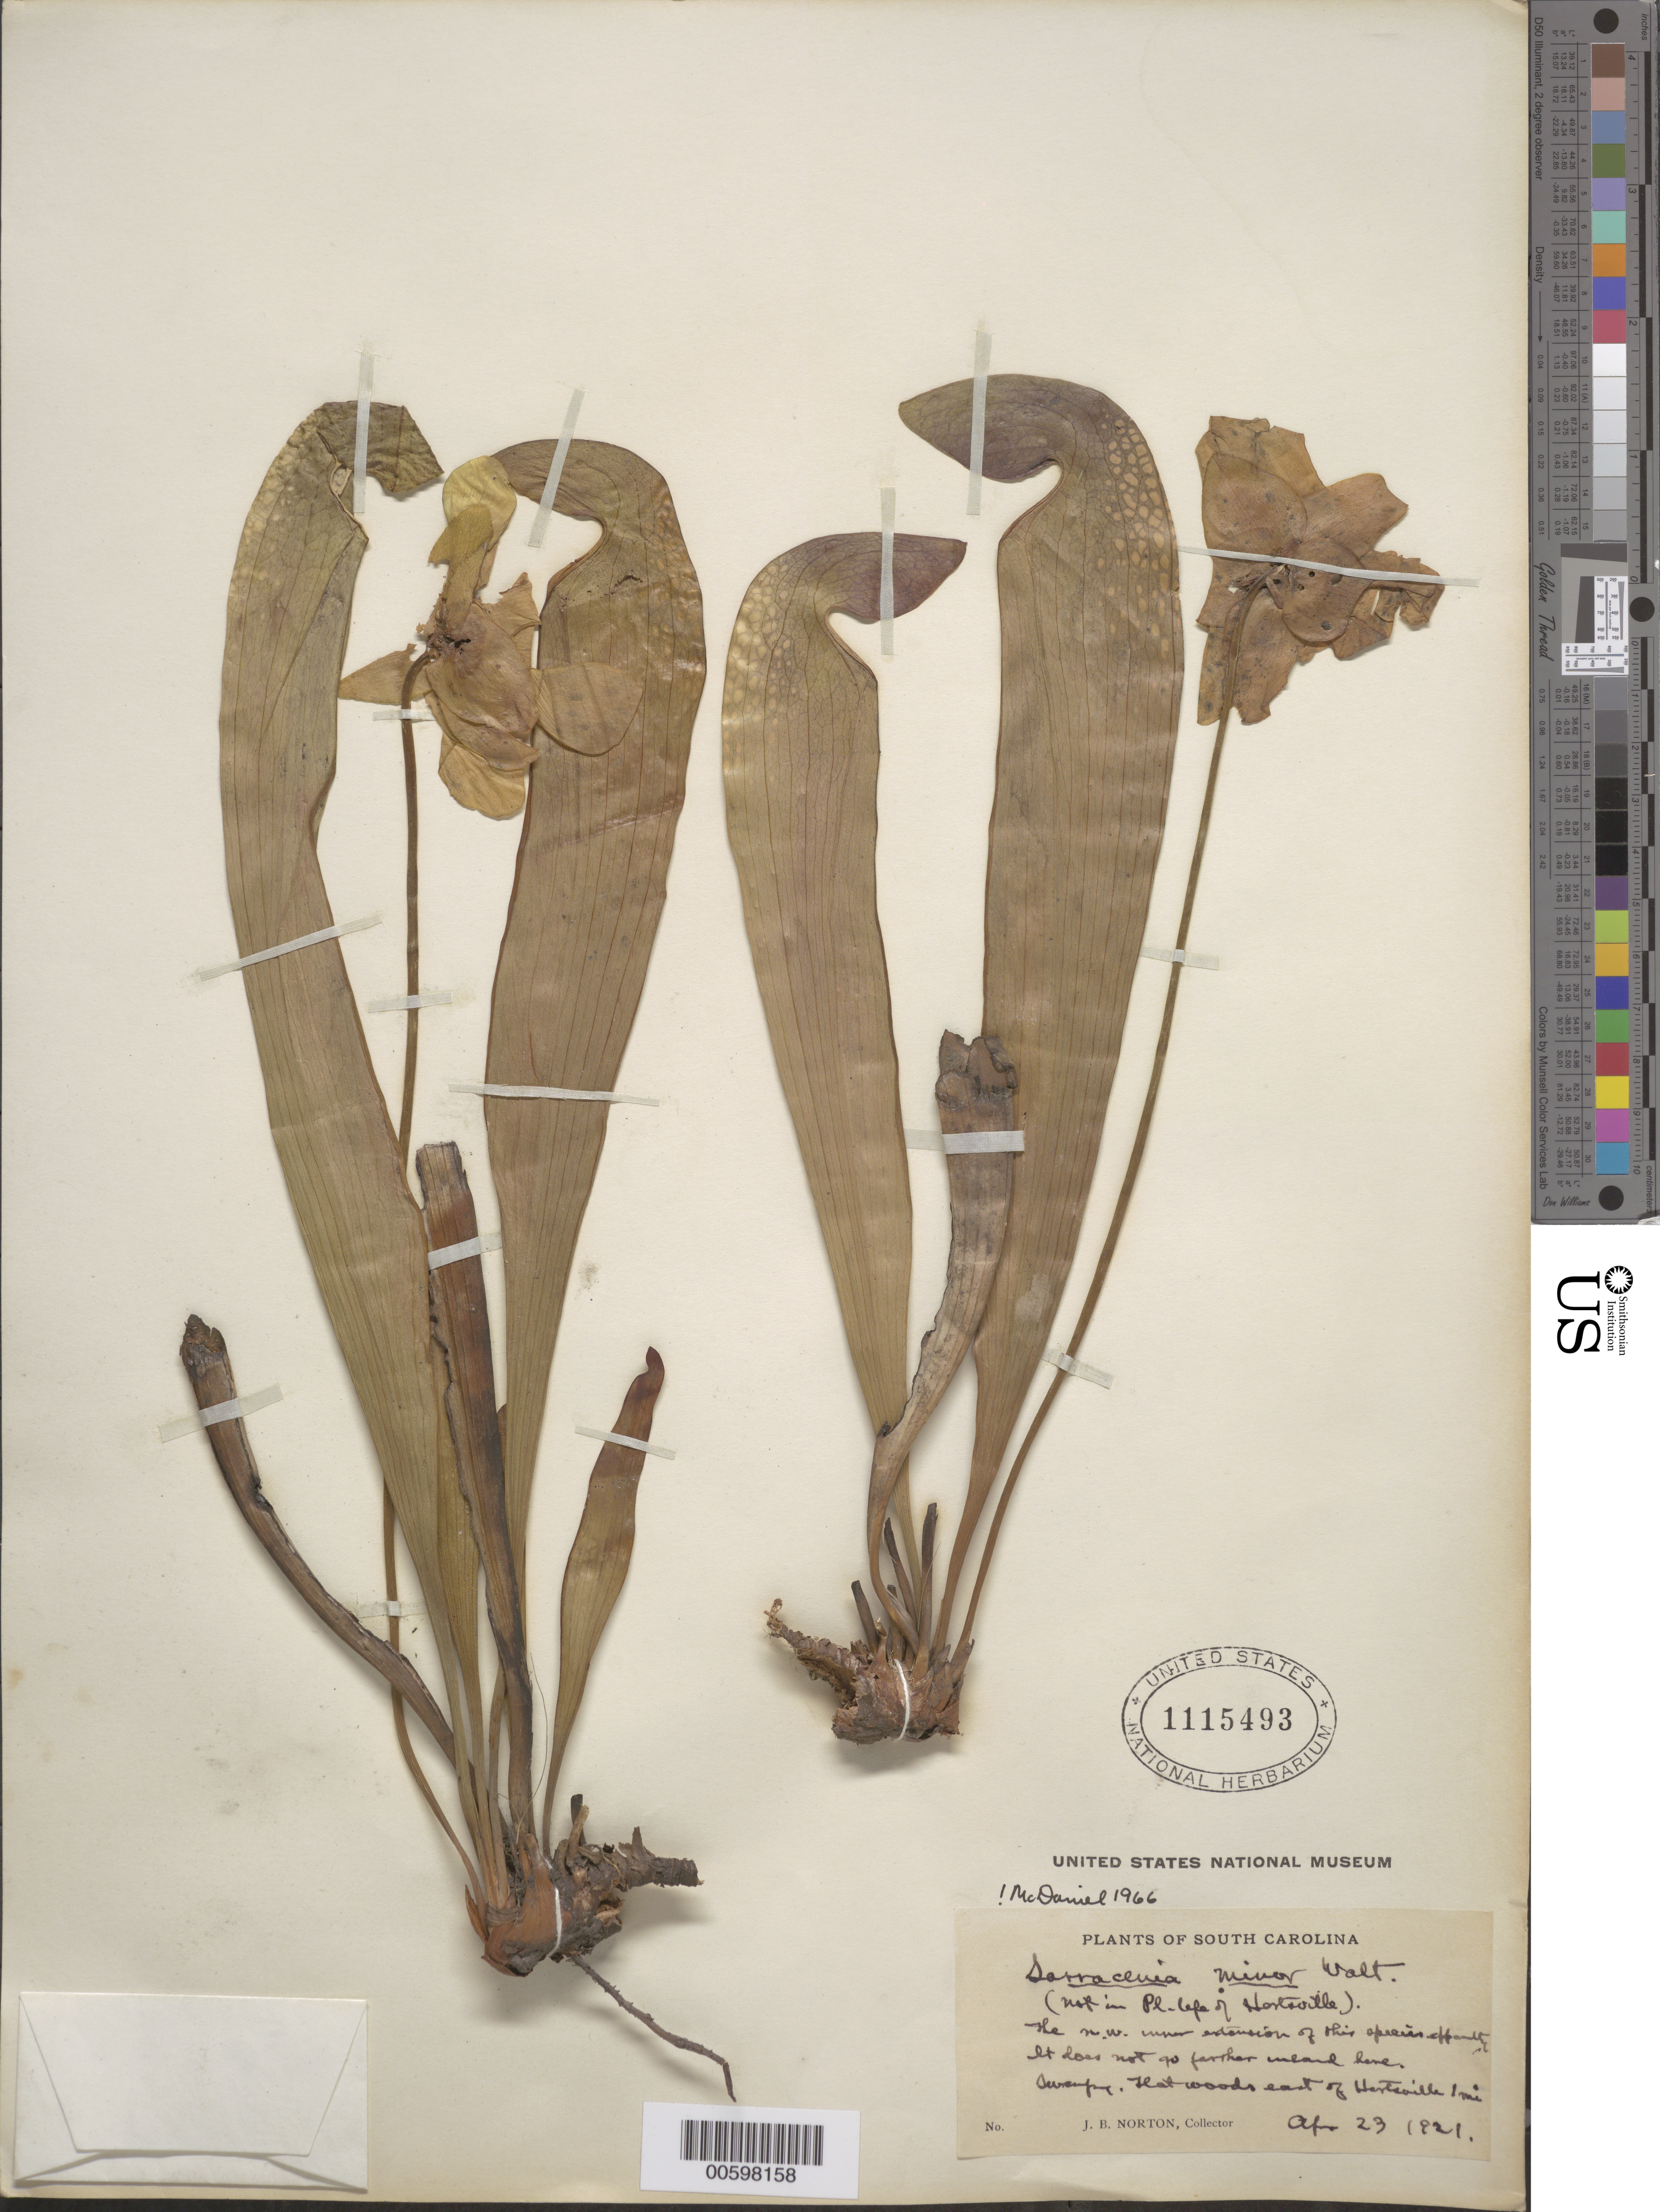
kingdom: Plantae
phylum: Tracheophyta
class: Magnoliopsida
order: Ericales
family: Sarraceniaceae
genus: Sarracenia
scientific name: Sarracenia minor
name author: Walter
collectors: J. Norton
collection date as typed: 23 Apr 1921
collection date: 1921-04-23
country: United States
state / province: South Carolina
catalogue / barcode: US 1115493